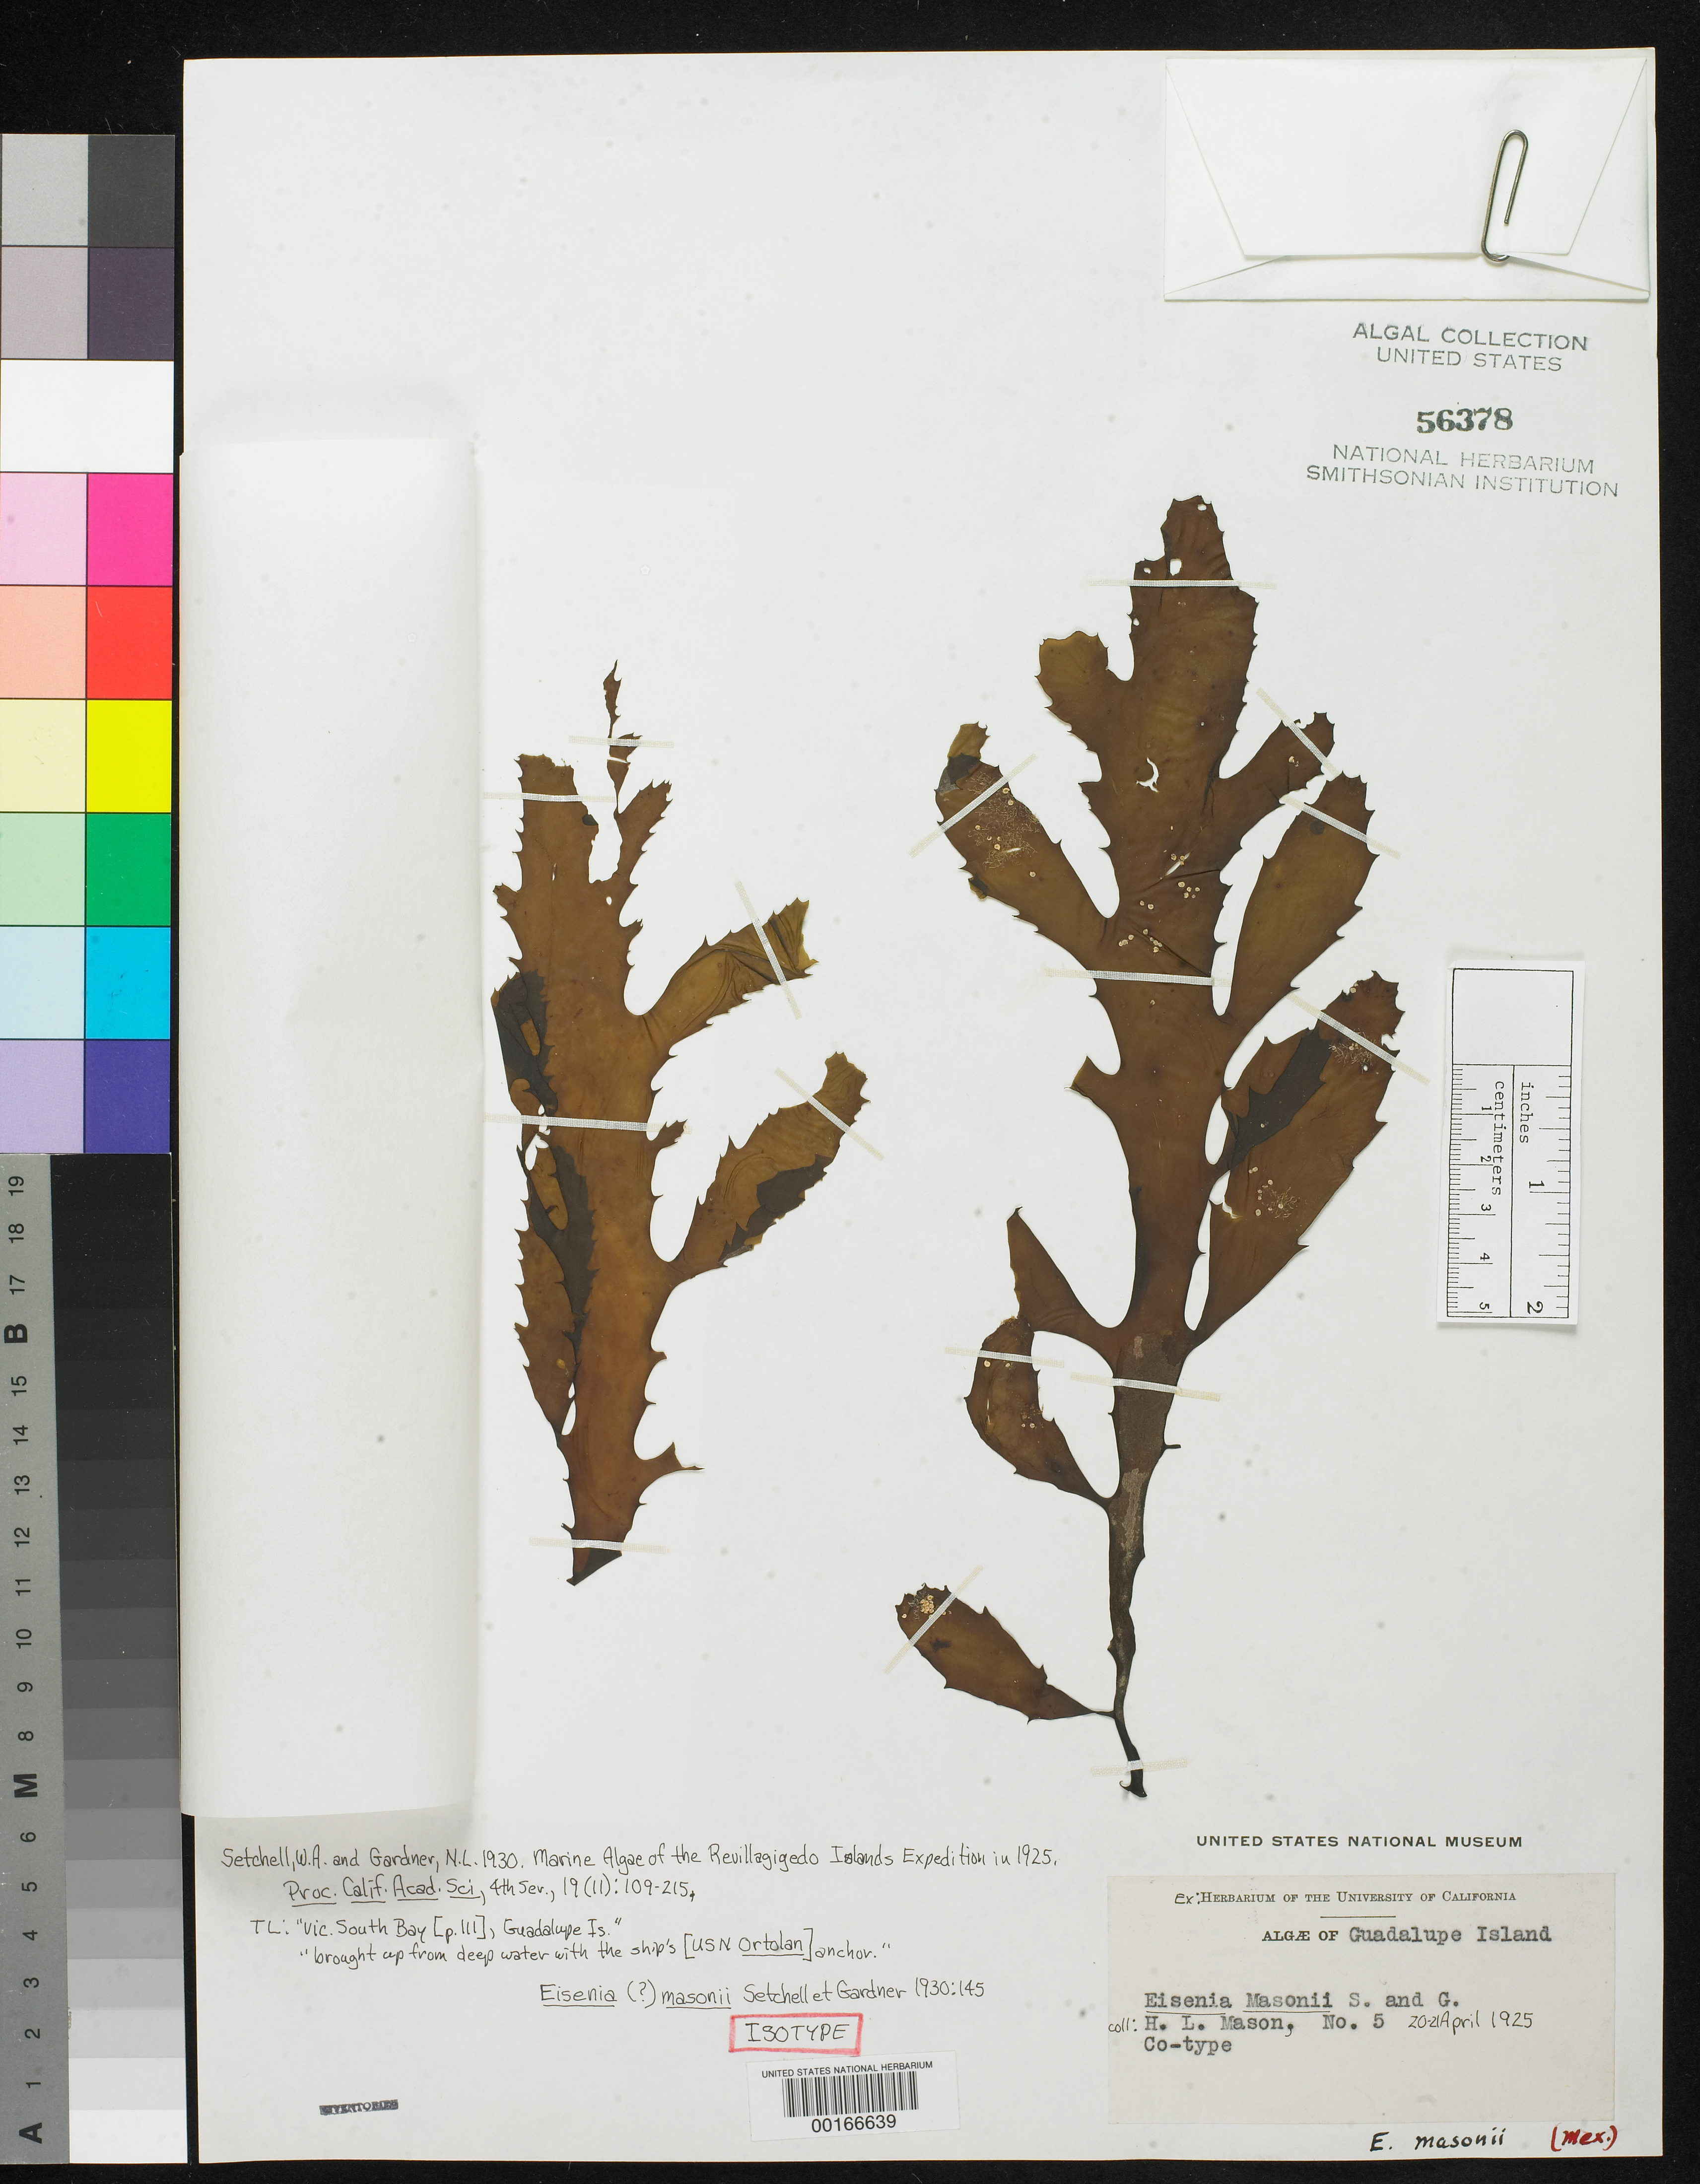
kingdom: Chromista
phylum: Ochrophyta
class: Phaeophyceae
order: Laminariales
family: Lessoniaceae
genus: Eisenia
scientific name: Eisenia masonii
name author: Setch. & N.L. Gardner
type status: Isotype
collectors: H. L. Mason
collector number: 5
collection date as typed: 20 Apr 1925 to 21 Apr 1925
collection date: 1925-04-20/1925-04-21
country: Mexico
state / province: Baja California Norte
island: Isla Guadalupe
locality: South Bay area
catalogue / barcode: US 56378